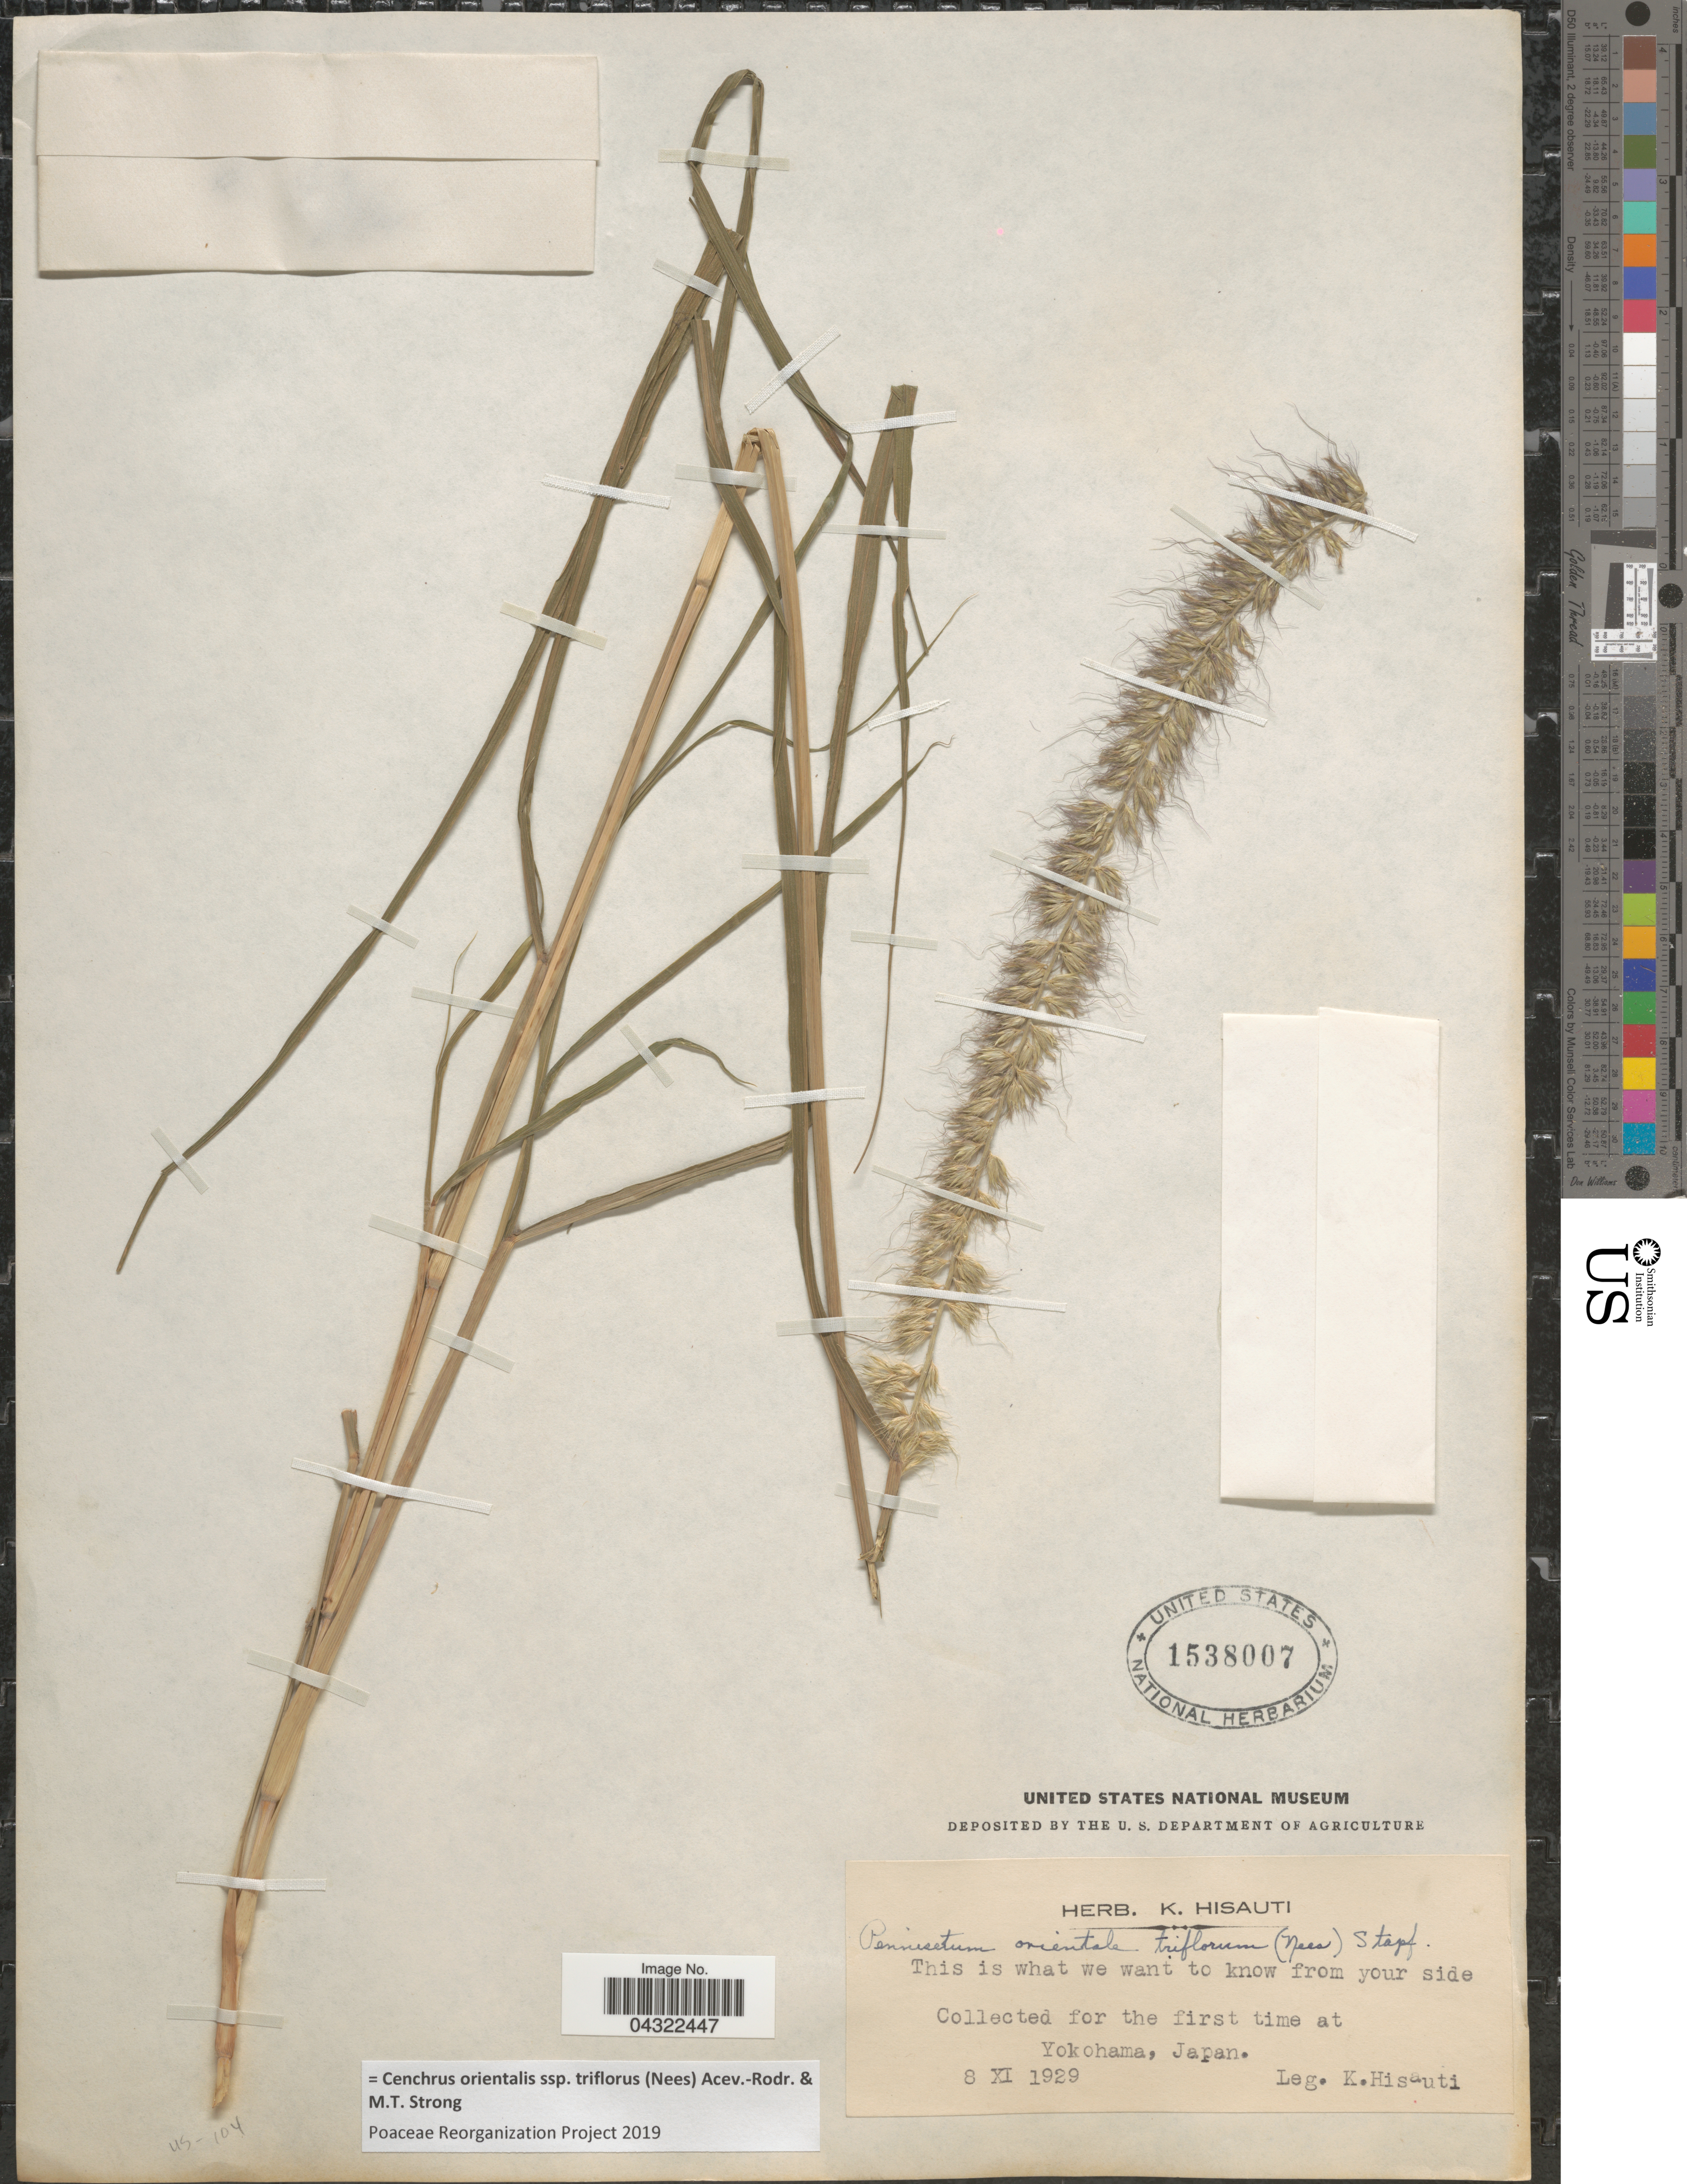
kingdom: Plantae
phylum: Tracheophyta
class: Liliopsida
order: Poales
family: Poaceae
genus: Cenchrus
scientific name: Cenchrus orientalis subsp. triflorus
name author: (Nees) Acev.-Rodr. & M.T. Strong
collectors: K. Hisauti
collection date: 1929-11-08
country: Japan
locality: At Yokohama.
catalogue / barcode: US 1538007